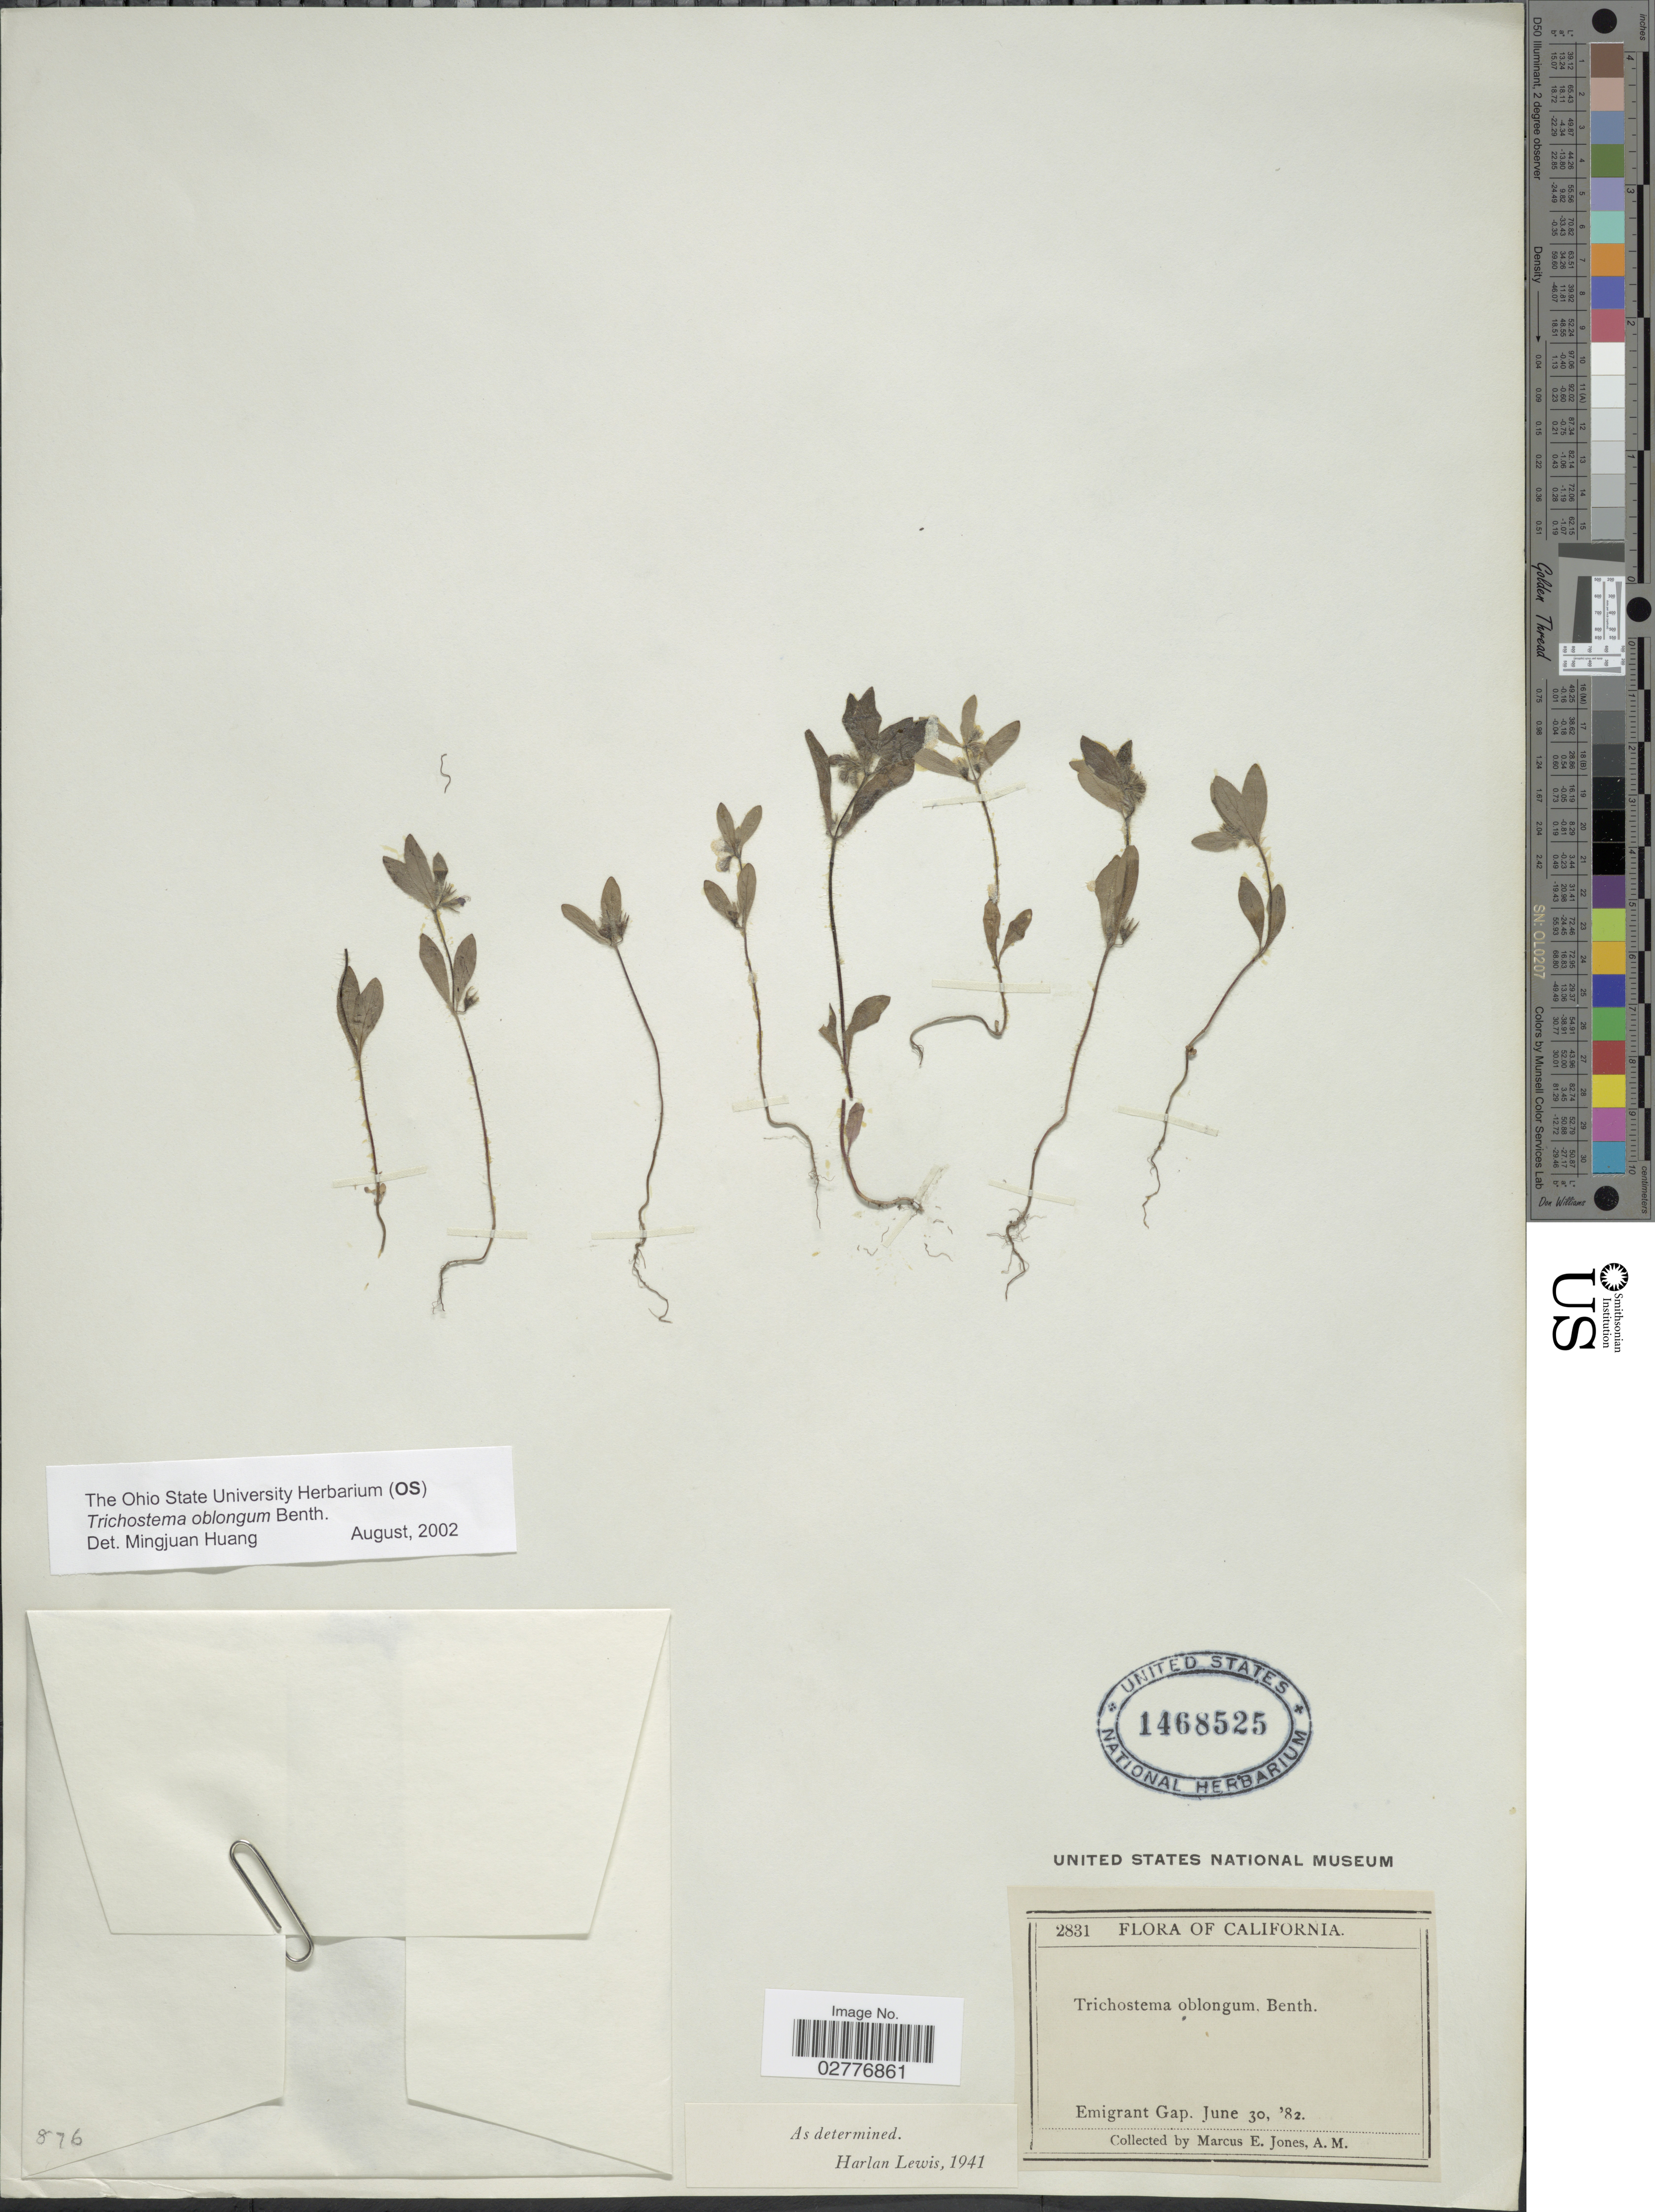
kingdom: Plantae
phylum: Tracheophyta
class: Magnoliopsida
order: Lamiales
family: Lamiaceae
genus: Trichostema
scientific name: Trichostema oblongum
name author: Benth.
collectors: M. E. Jones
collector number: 2831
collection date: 1982-06-30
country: United States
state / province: California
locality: Emigrant Gap.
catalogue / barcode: US 1468525